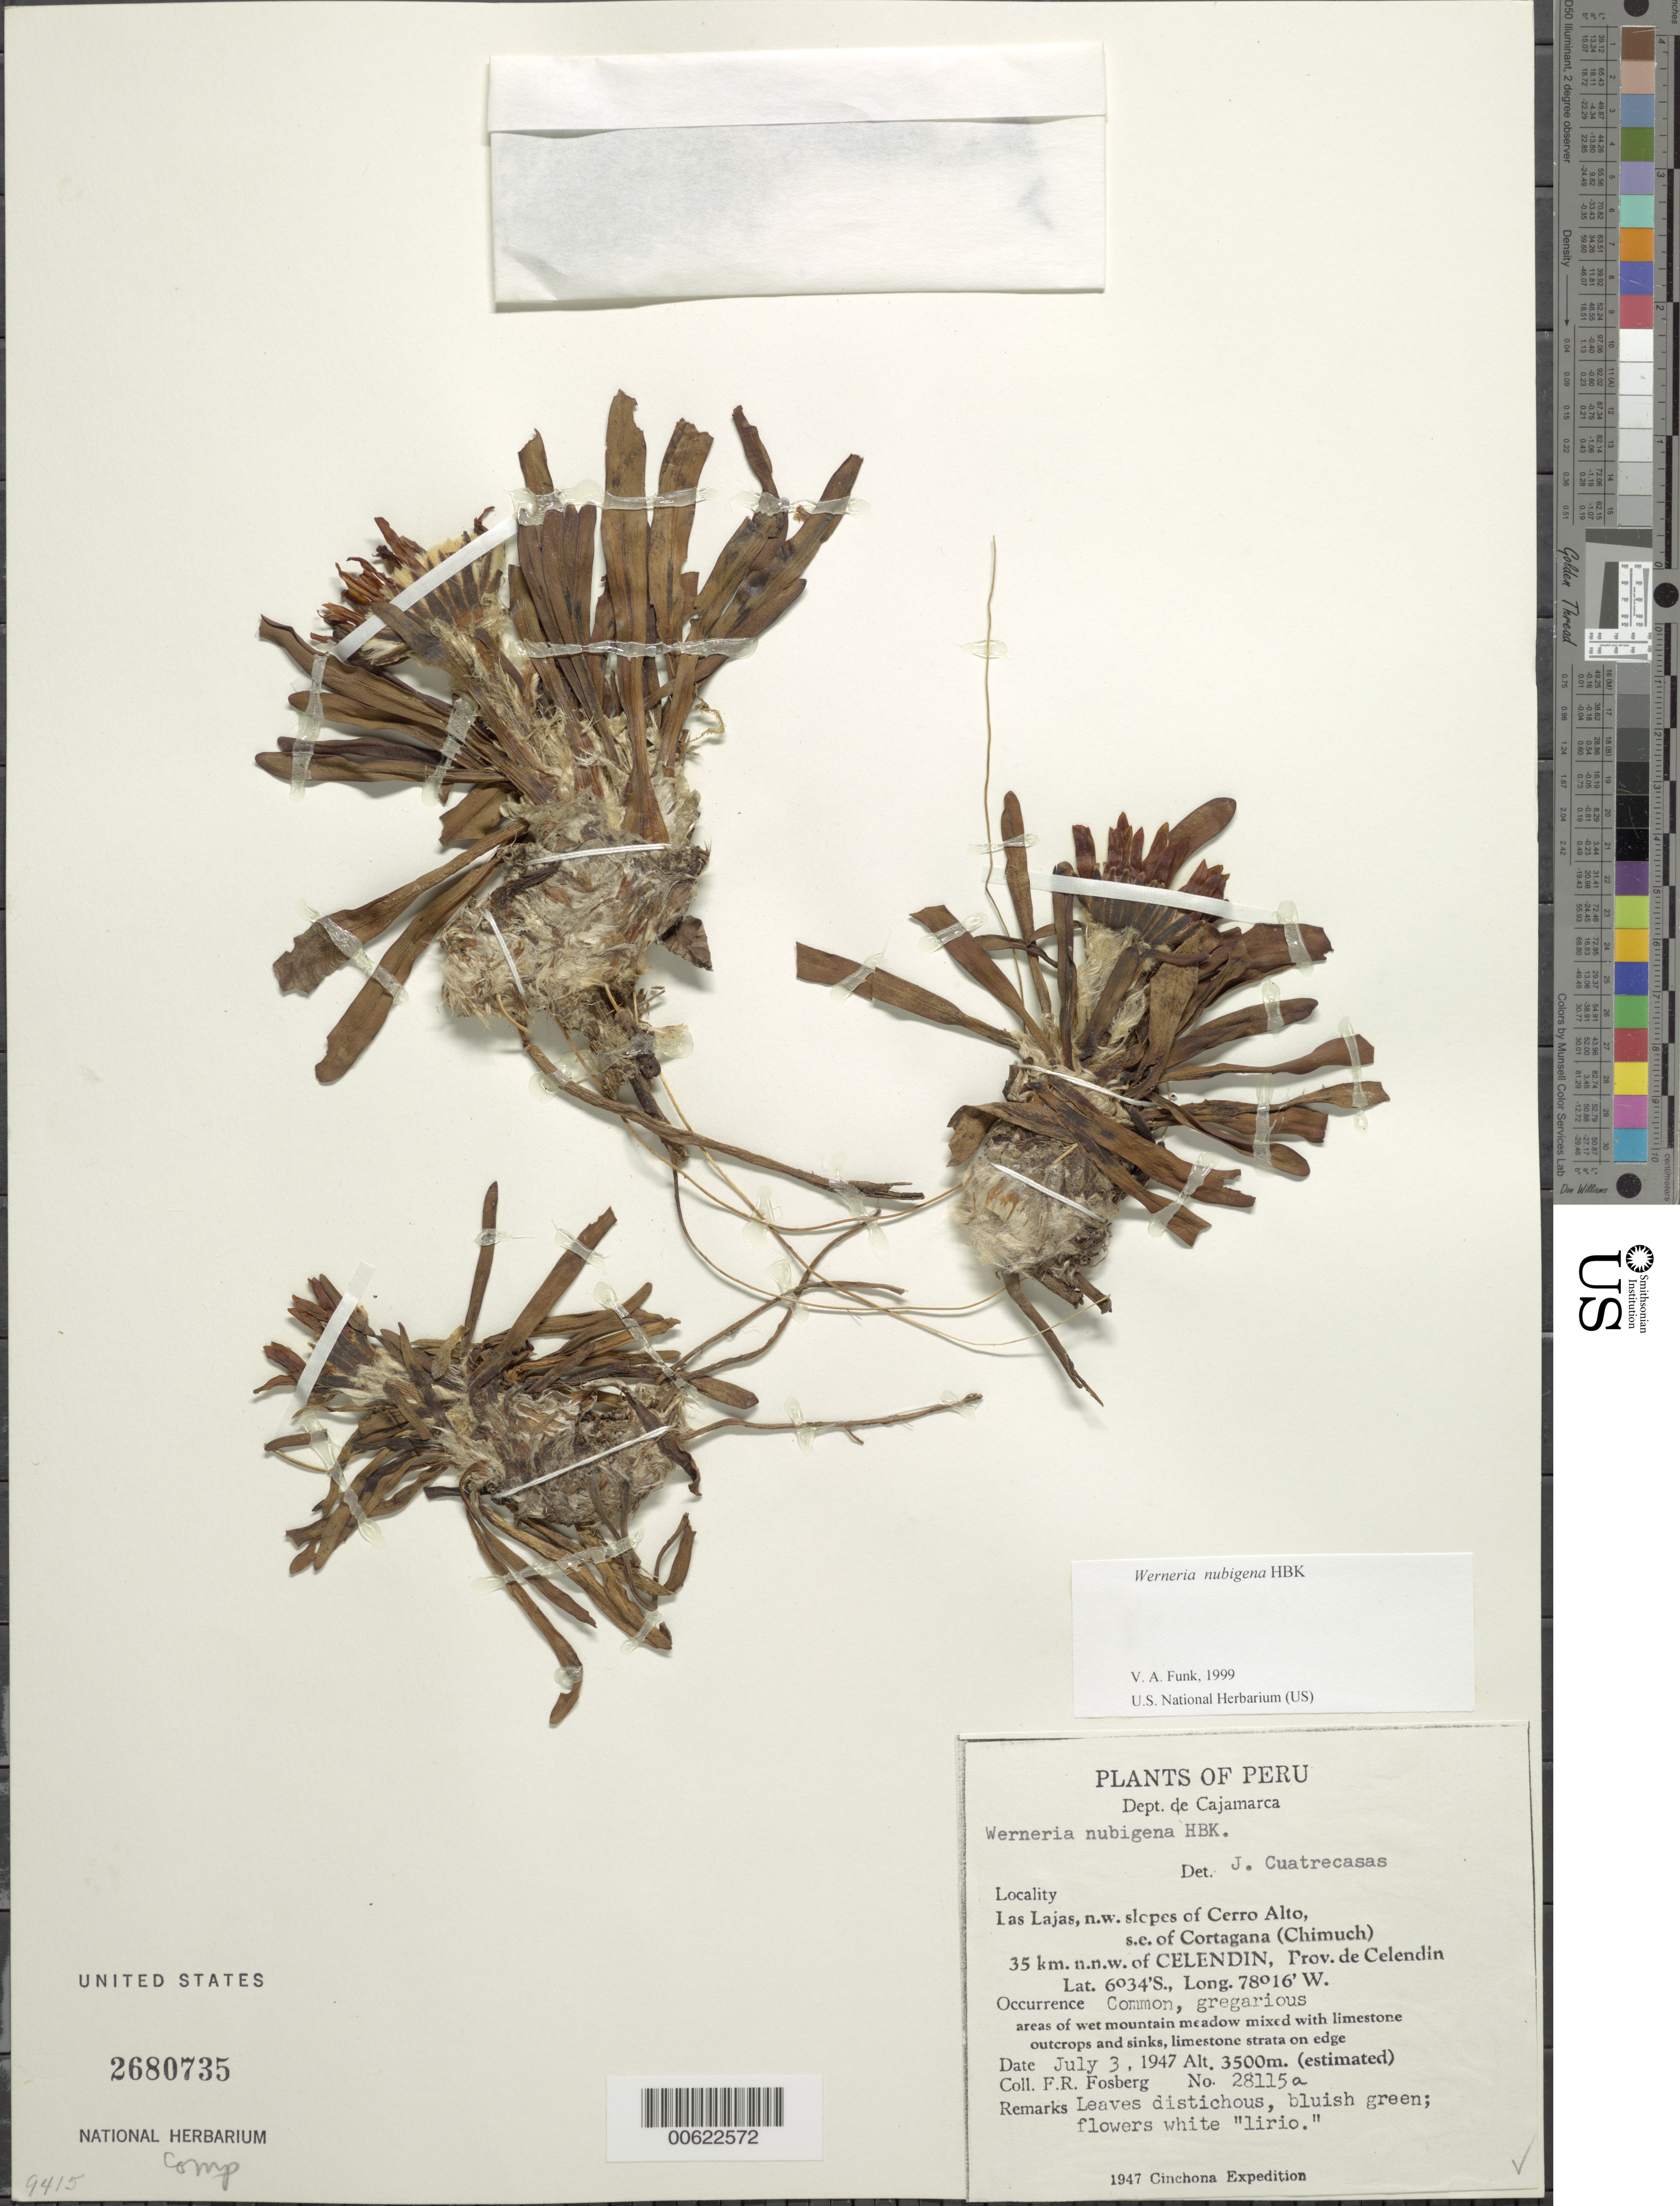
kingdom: Plantae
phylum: Tracheophyta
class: Magnoliopsida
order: Asterales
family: Asteraceae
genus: Werneria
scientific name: Werneria nubigena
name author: Kunth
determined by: Funk, Vicki A., (BOT), Smithsonian Institution - National Museum of Natural History (UNITED STATES)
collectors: F. R. Fosberg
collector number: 28115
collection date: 1947-07-03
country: Peru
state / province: Cajamarca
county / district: Celendín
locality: Las Lajas, NW slopes of Cerro Alto, SE of Cortagana (Chimuch), 35 km NNW Celendin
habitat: Areas of wet mountain meadow mixed with limestone outcrops and sinks, limestone strata on edge.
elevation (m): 35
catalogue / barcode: US 2680735